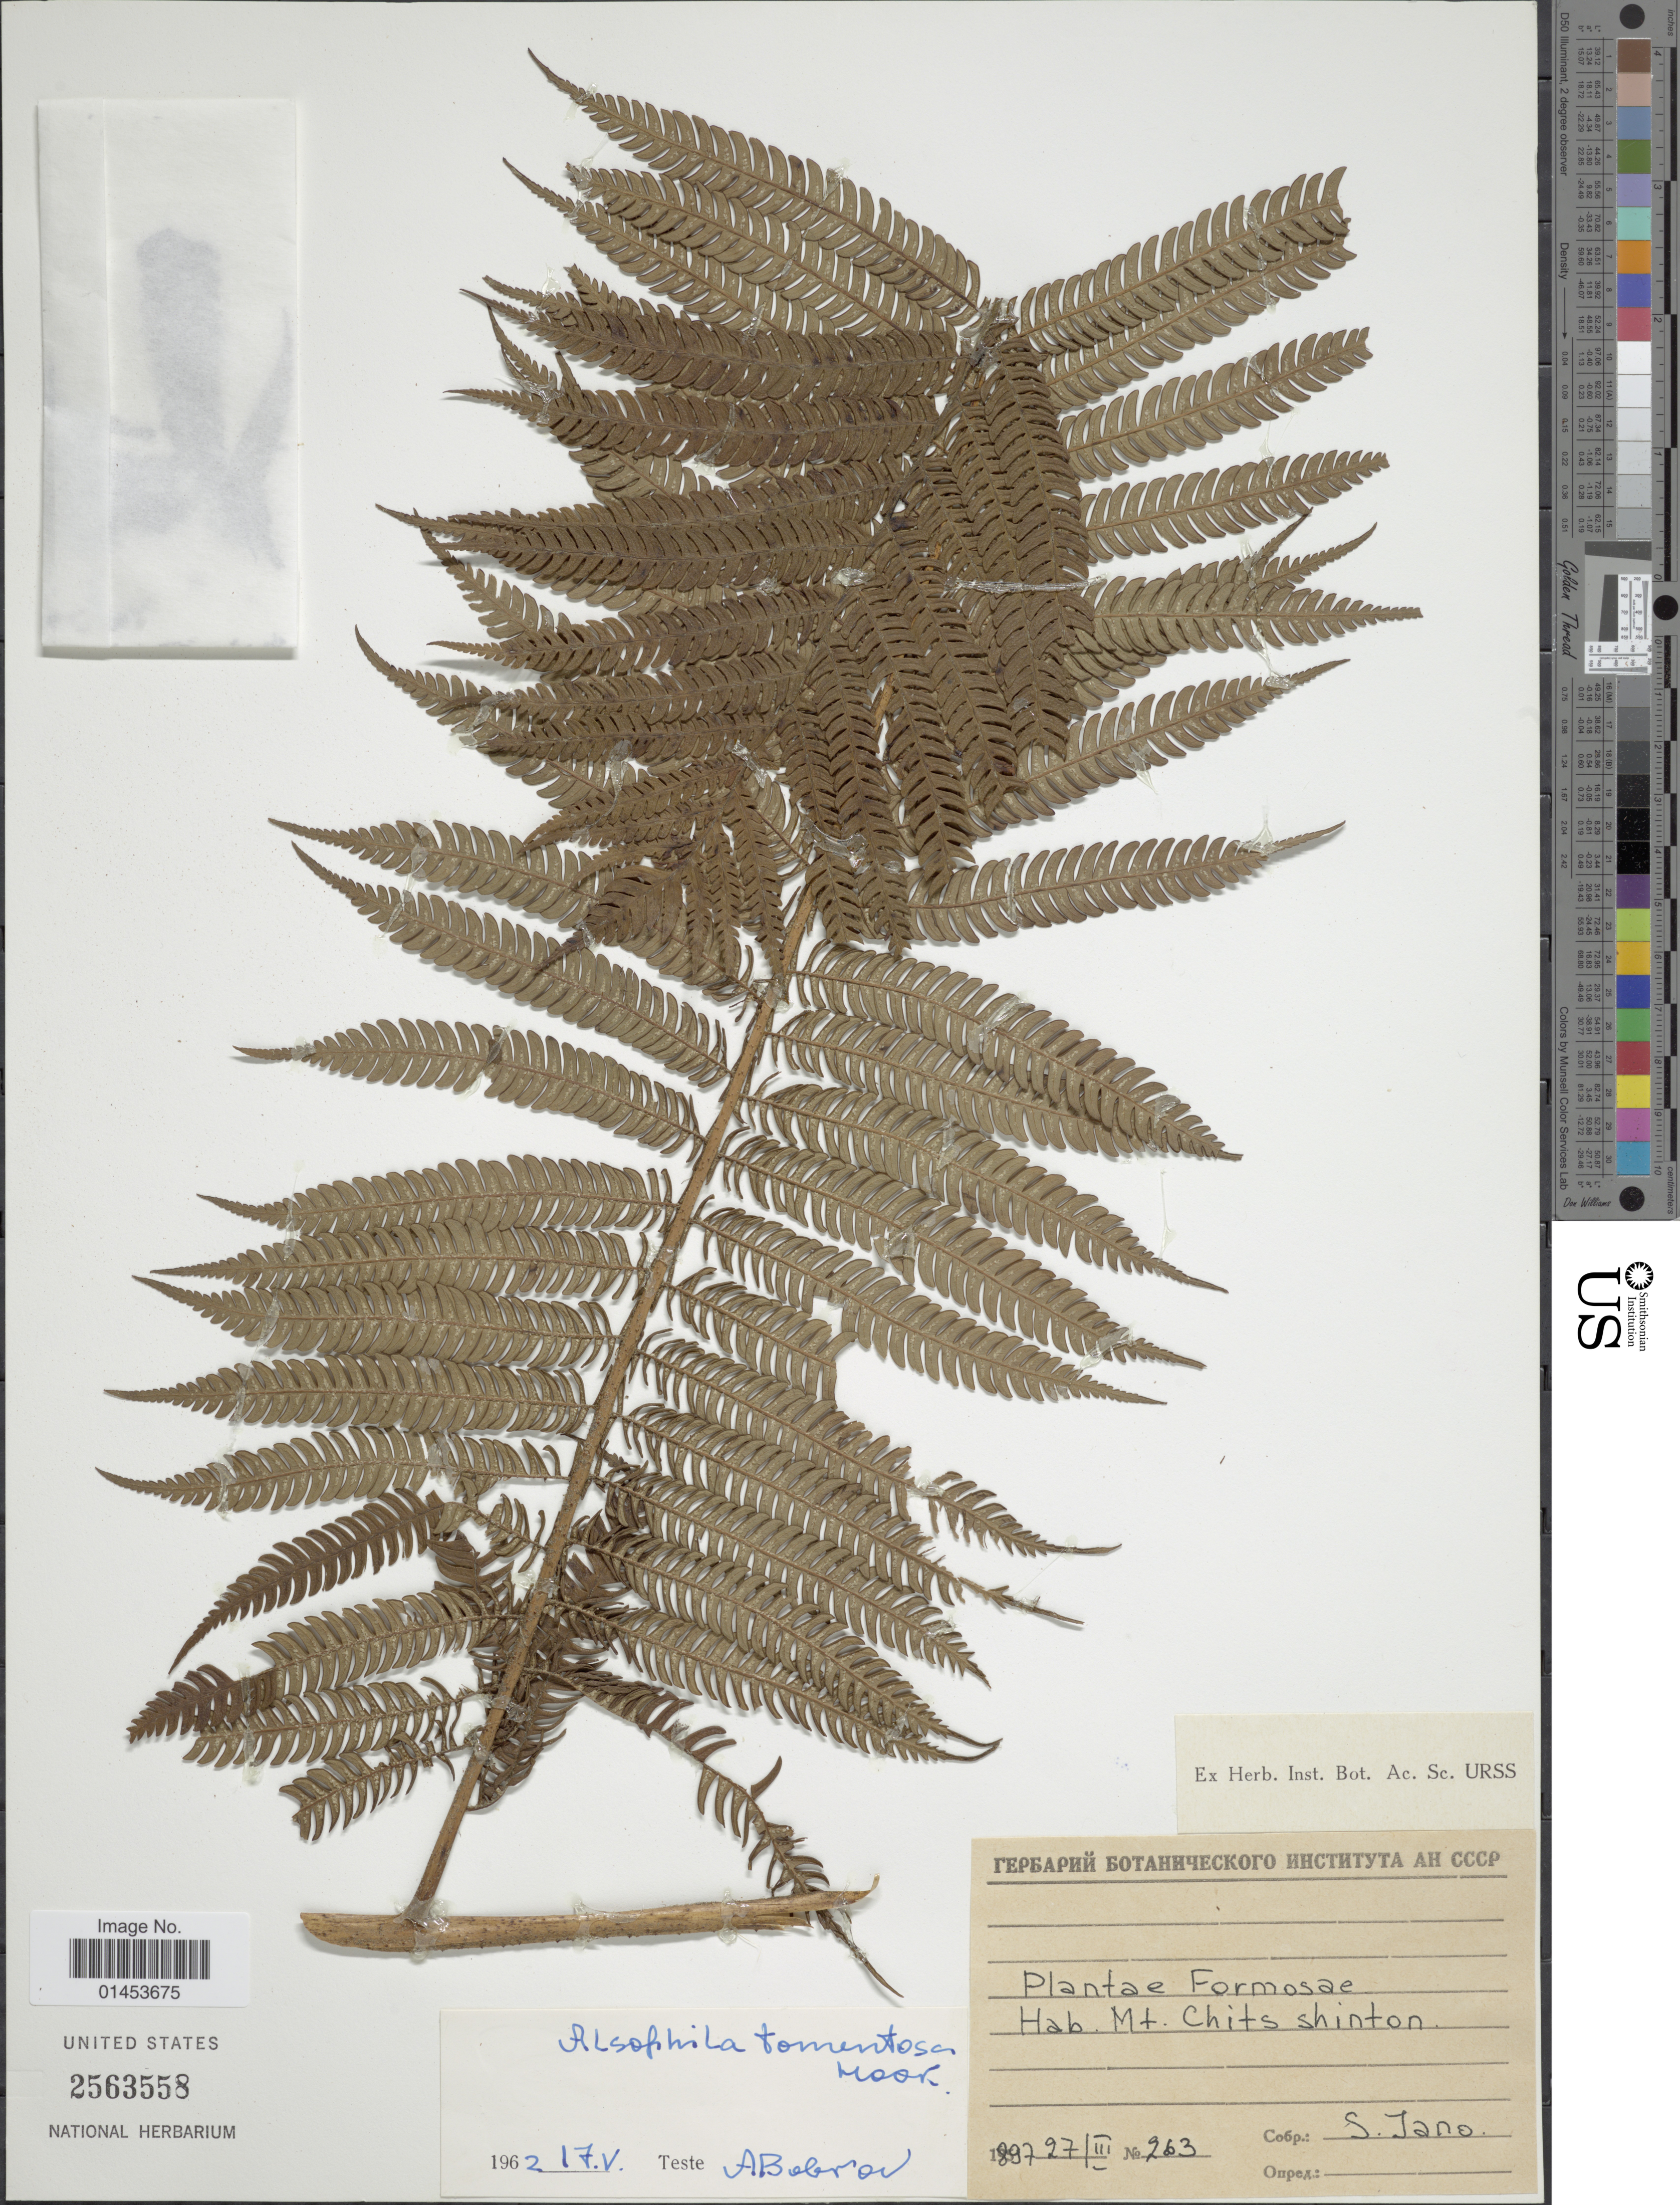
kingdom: Plantae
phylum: Tracheophyta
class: Polypodiopsida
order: Cyatheales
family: Cyatheaceae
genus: Cyathea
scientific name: Cyathea lepifera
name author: (J. Sm.) Copel.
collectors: S. Jano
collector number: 263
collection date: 1897-03-27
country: Taiwan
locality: Formosae, Hab. Mt. Chits shinton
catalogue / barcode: US 2563558